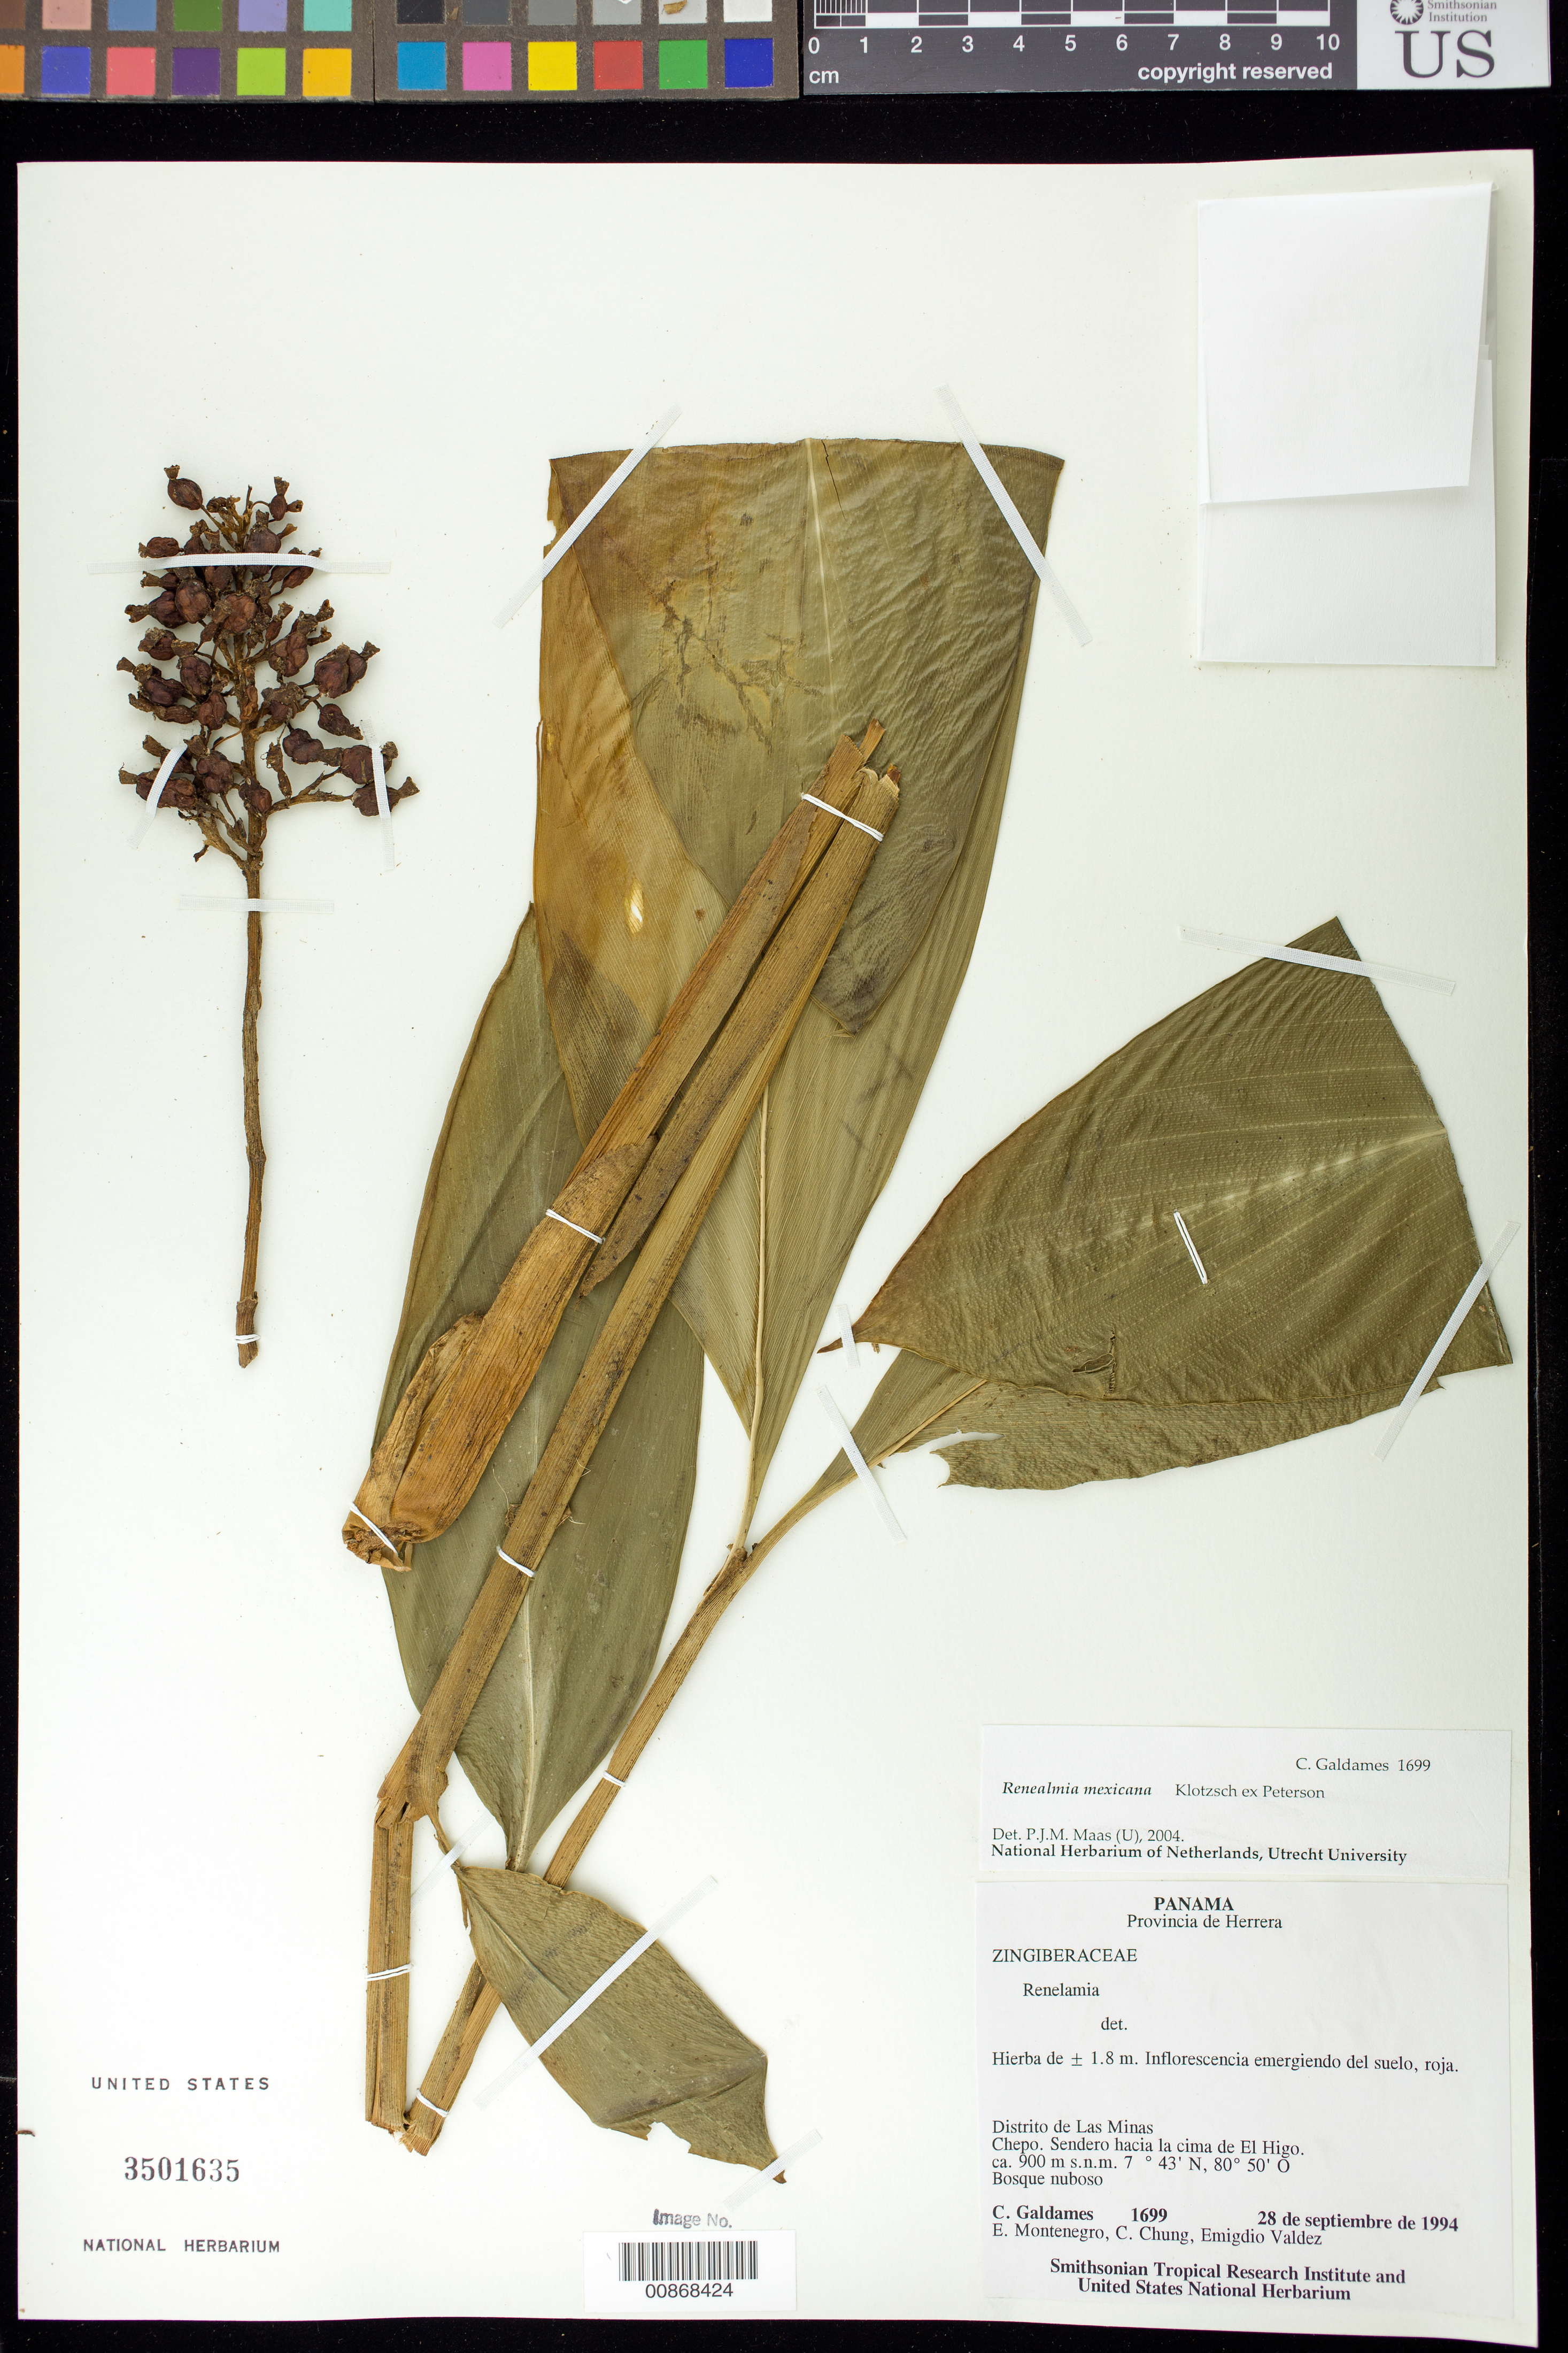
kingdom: Plantae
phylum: Tracheophyta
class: Liliopsida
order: Zingiberales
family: Zingiberaceae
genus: Renealmia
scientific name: Renealmia mexicana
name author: Klotzsch ex Petersen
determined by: Maas, Paul J. M.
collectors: C. Galdames, E. Montenegro, C. Chung & E. Valdez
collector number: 1699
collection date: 1994-09-28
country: Panama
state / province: Herrera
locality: Distrito de Las Minas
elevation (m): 900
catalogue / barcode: US 3501635